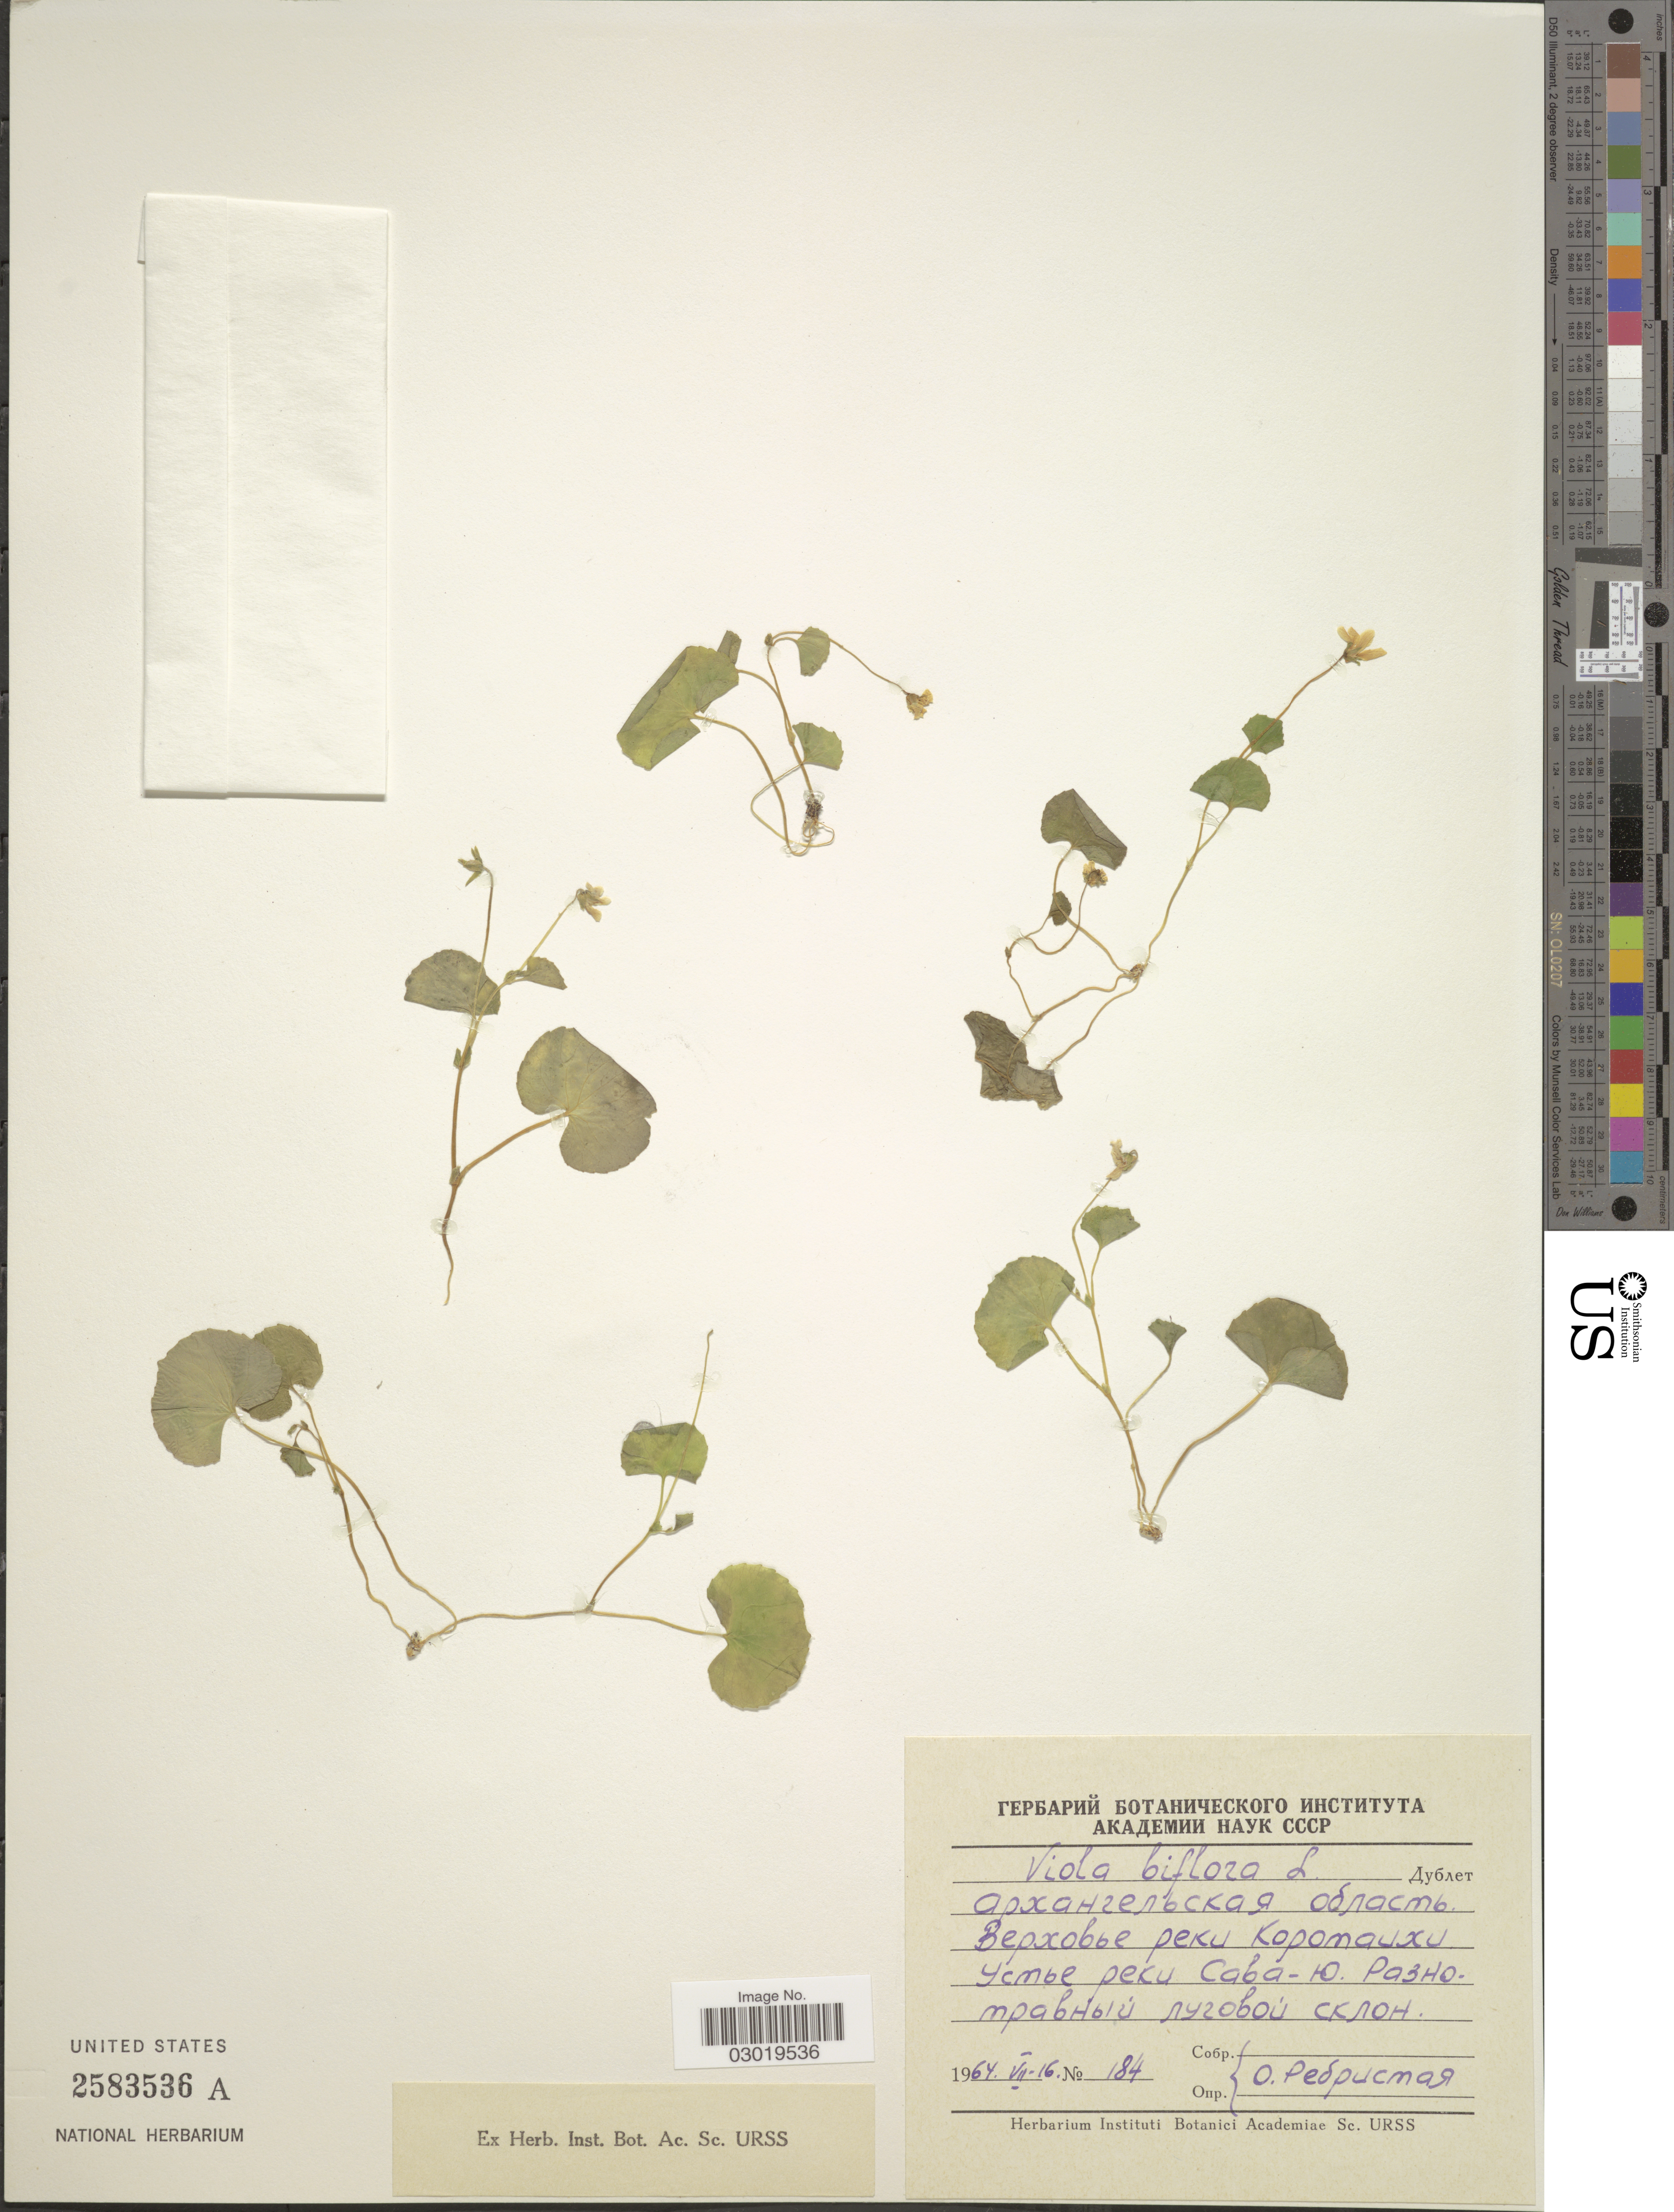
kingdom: Plantae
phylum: Tracheophyta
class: Magnoliopsida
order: Malpighiales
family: Violaceae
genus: Viola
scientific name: Viola biflora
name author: L.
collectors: O. Rebristaya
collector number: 184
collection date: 1964-07-16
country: Russian Federation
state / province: Arkhangelsk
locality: Korotaikha and Sava-U Rivers.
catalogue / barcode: US 2583536A